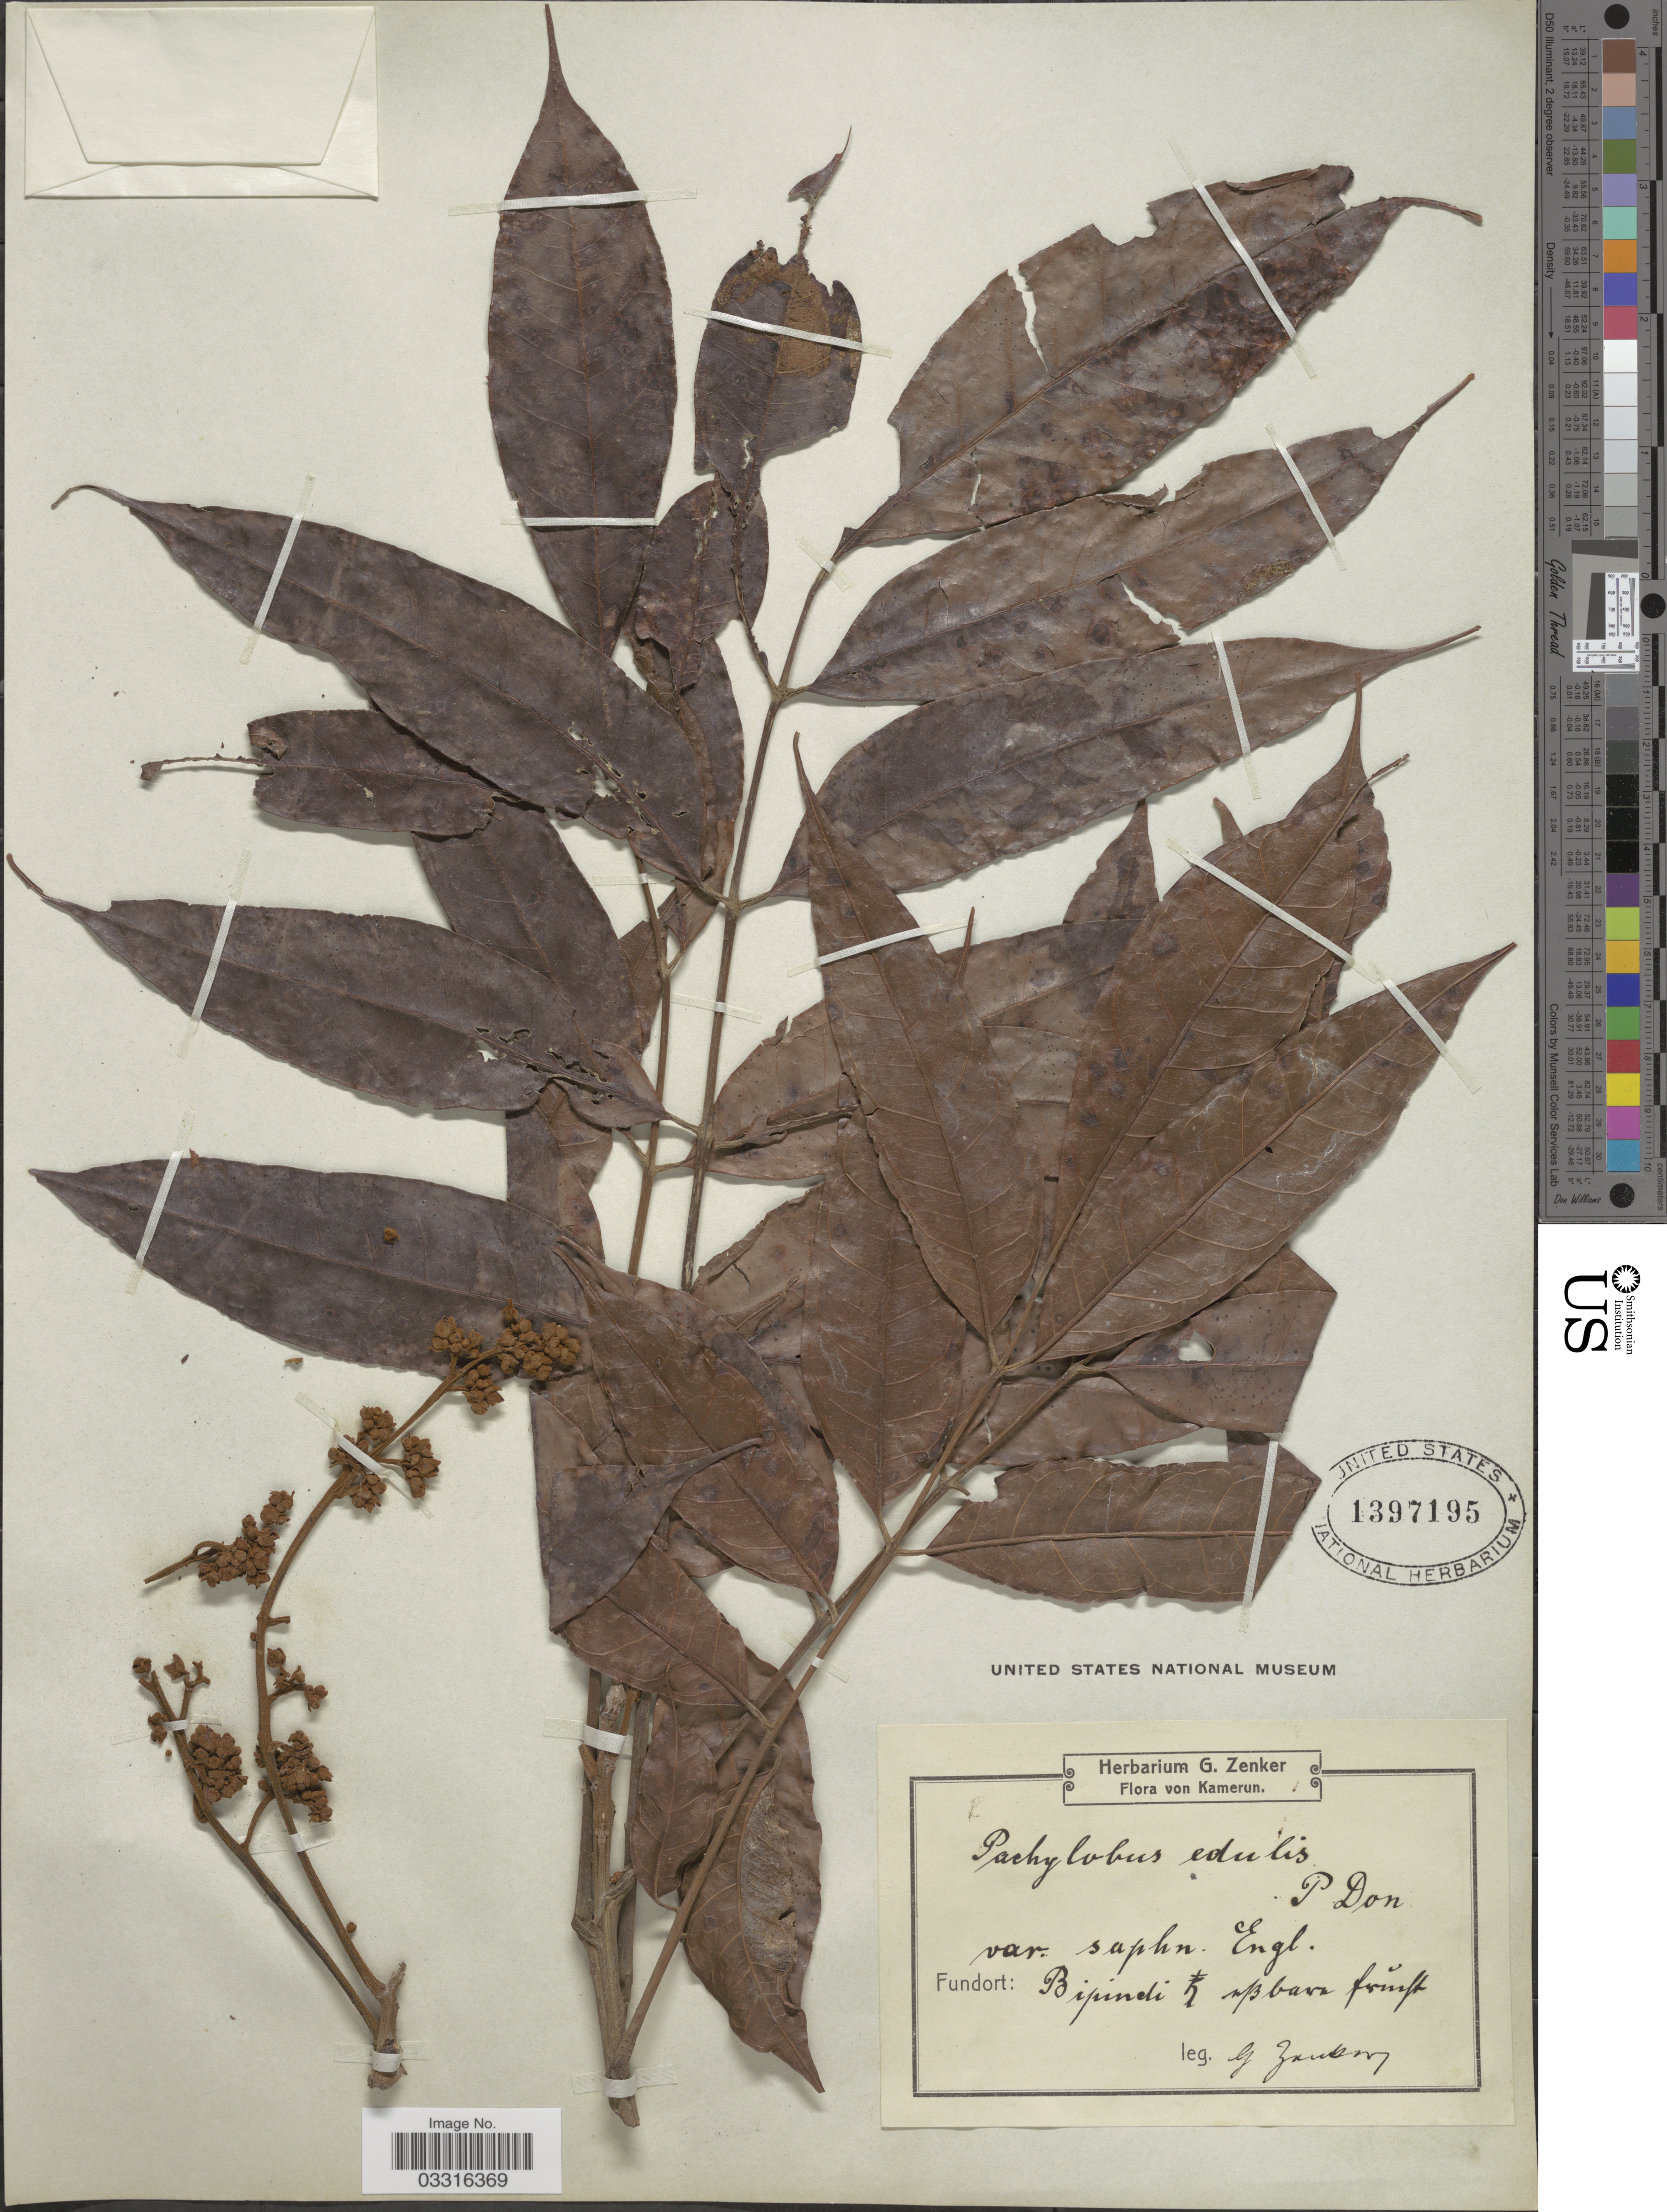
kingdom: Plantae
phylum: Tracheophyta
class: Magnoliopsida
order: Sapindales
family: Burseraceae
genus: Dacryodes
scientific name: Dacryodes edulis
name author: (G. Don) H.J. Lam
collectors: G. A. Zenker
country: Cameroon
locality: Kamerun. Bipindi.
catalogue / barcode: US 1397195